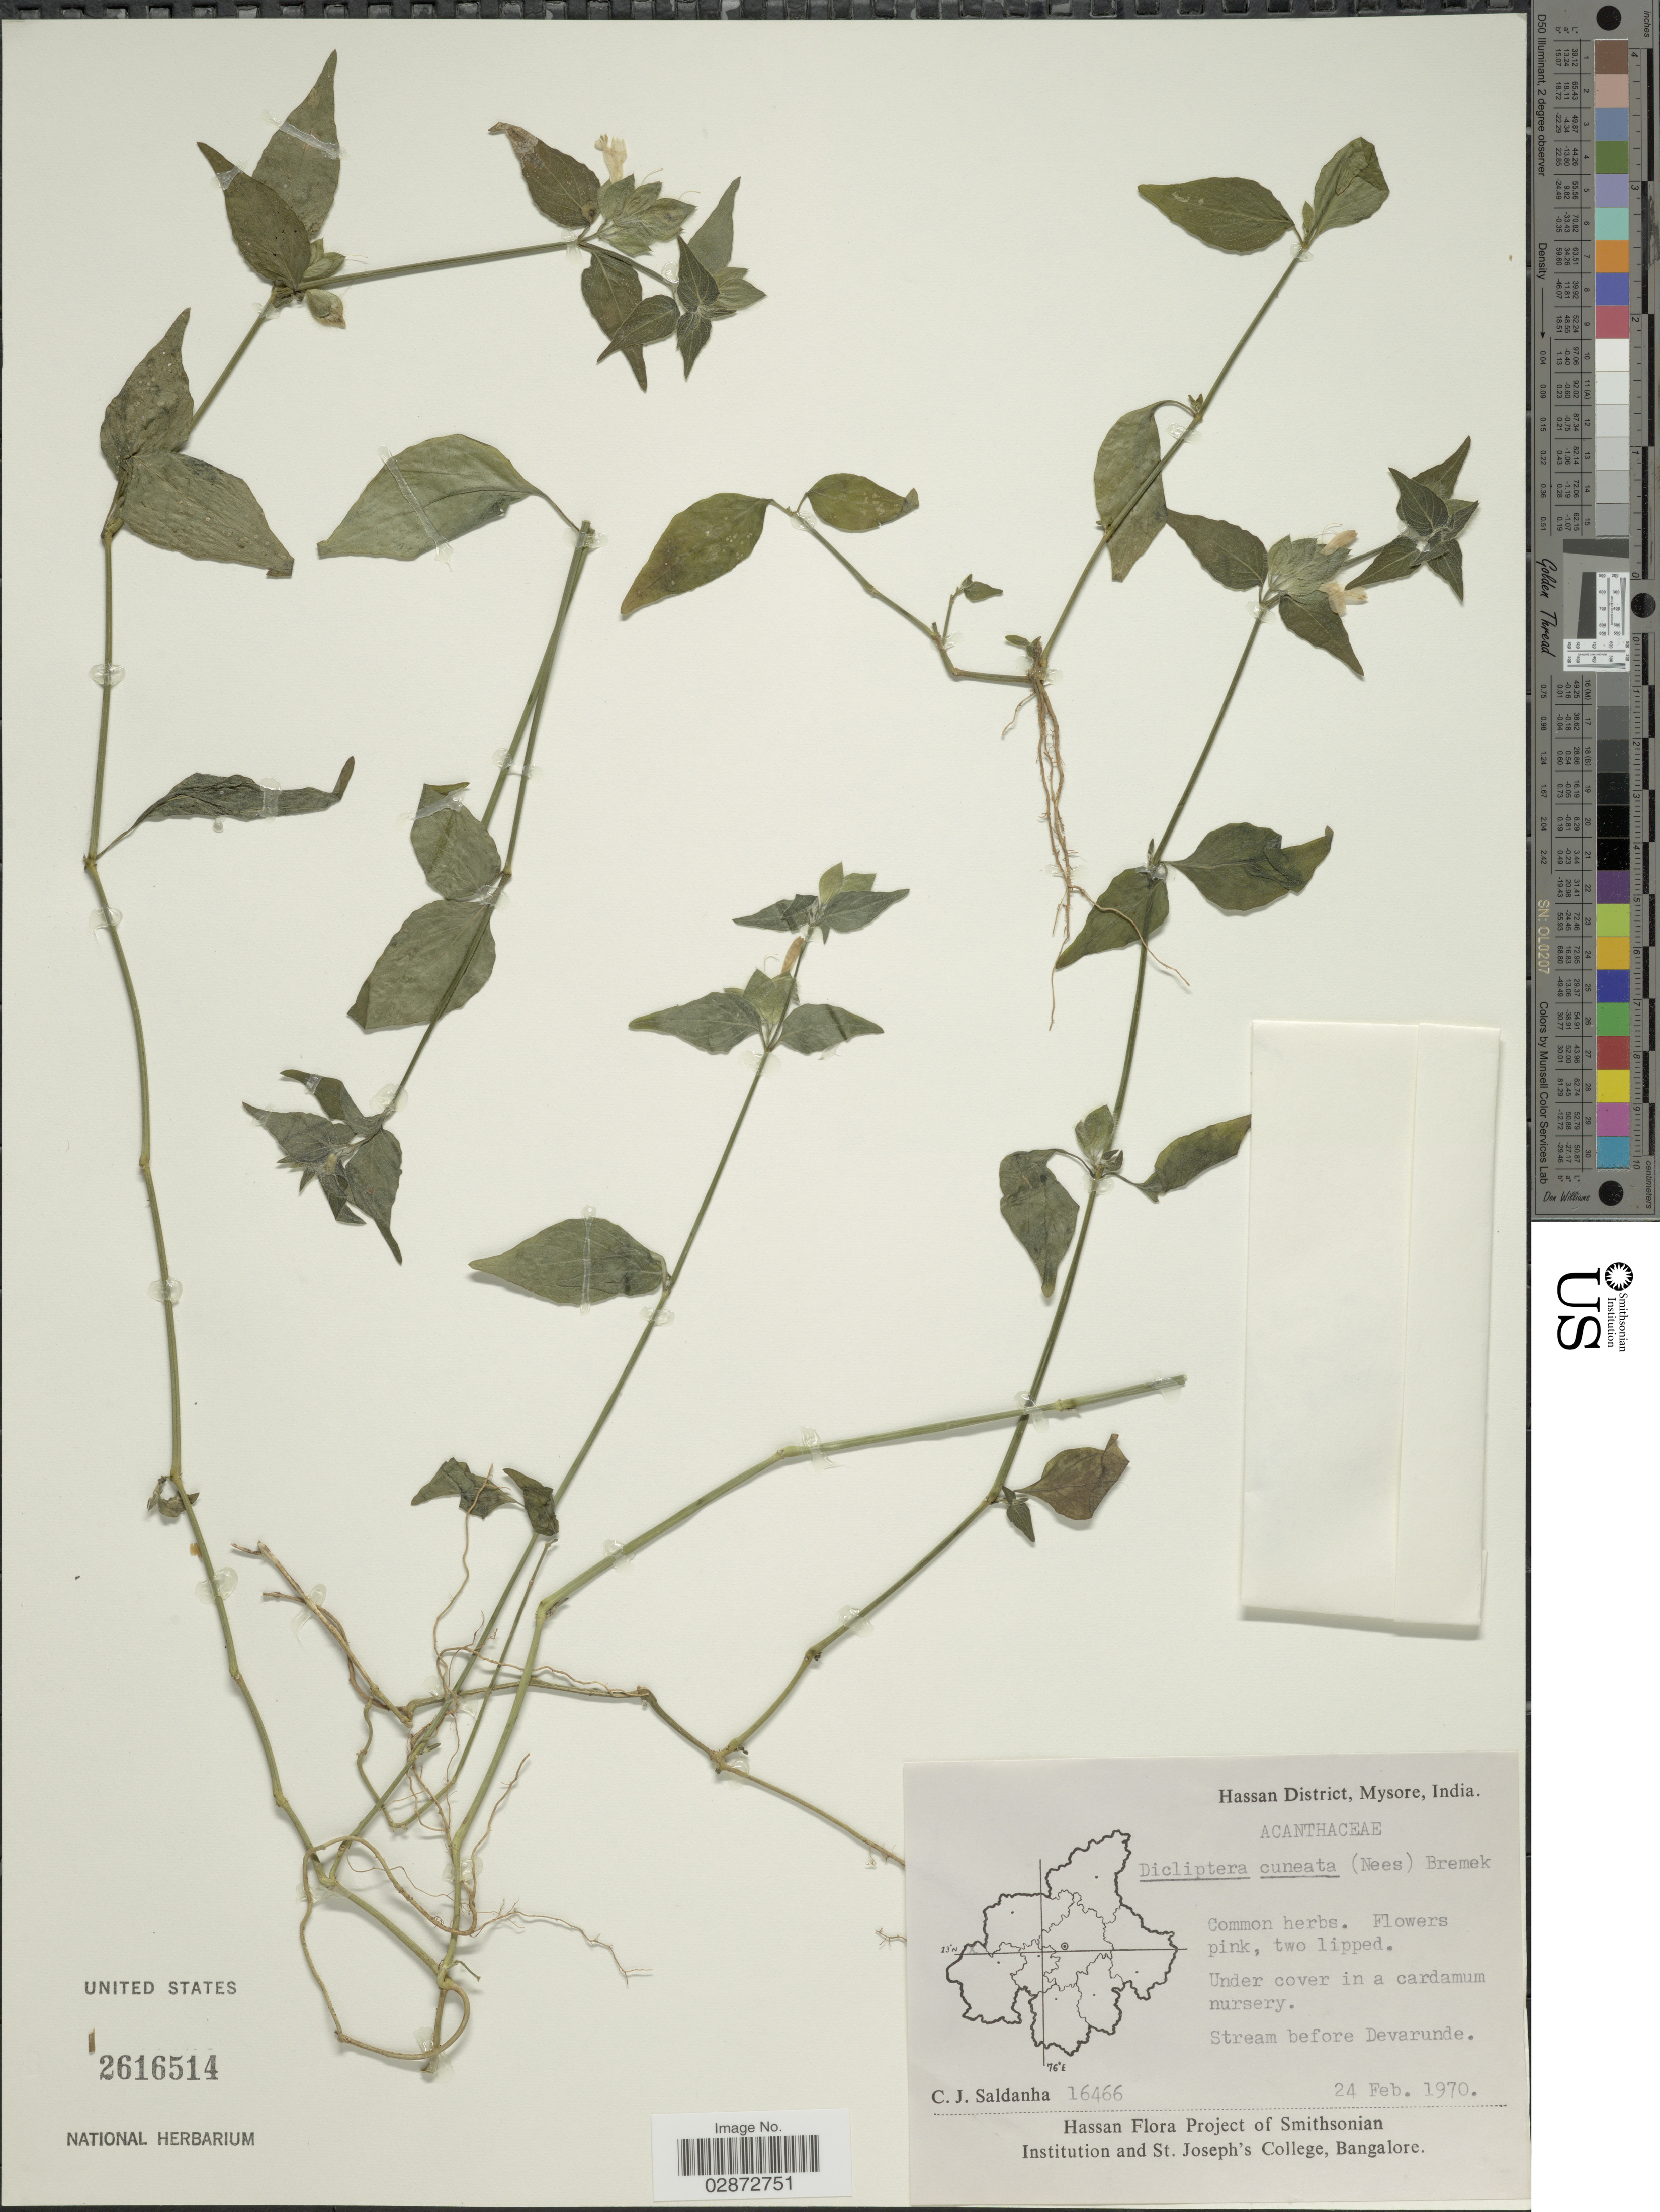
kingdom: Plantae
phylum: Tracheophyta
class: Magnoliopsida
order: Lamiales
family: Acanthaceae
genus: Dicliptera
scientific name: Dicliptera cuneata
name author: Nees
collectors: C. Saldanha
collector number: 16466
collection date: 1970-02-24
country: India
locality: Hassan District, Mysore, Stream before Devarunde.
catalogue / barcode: US 2616514